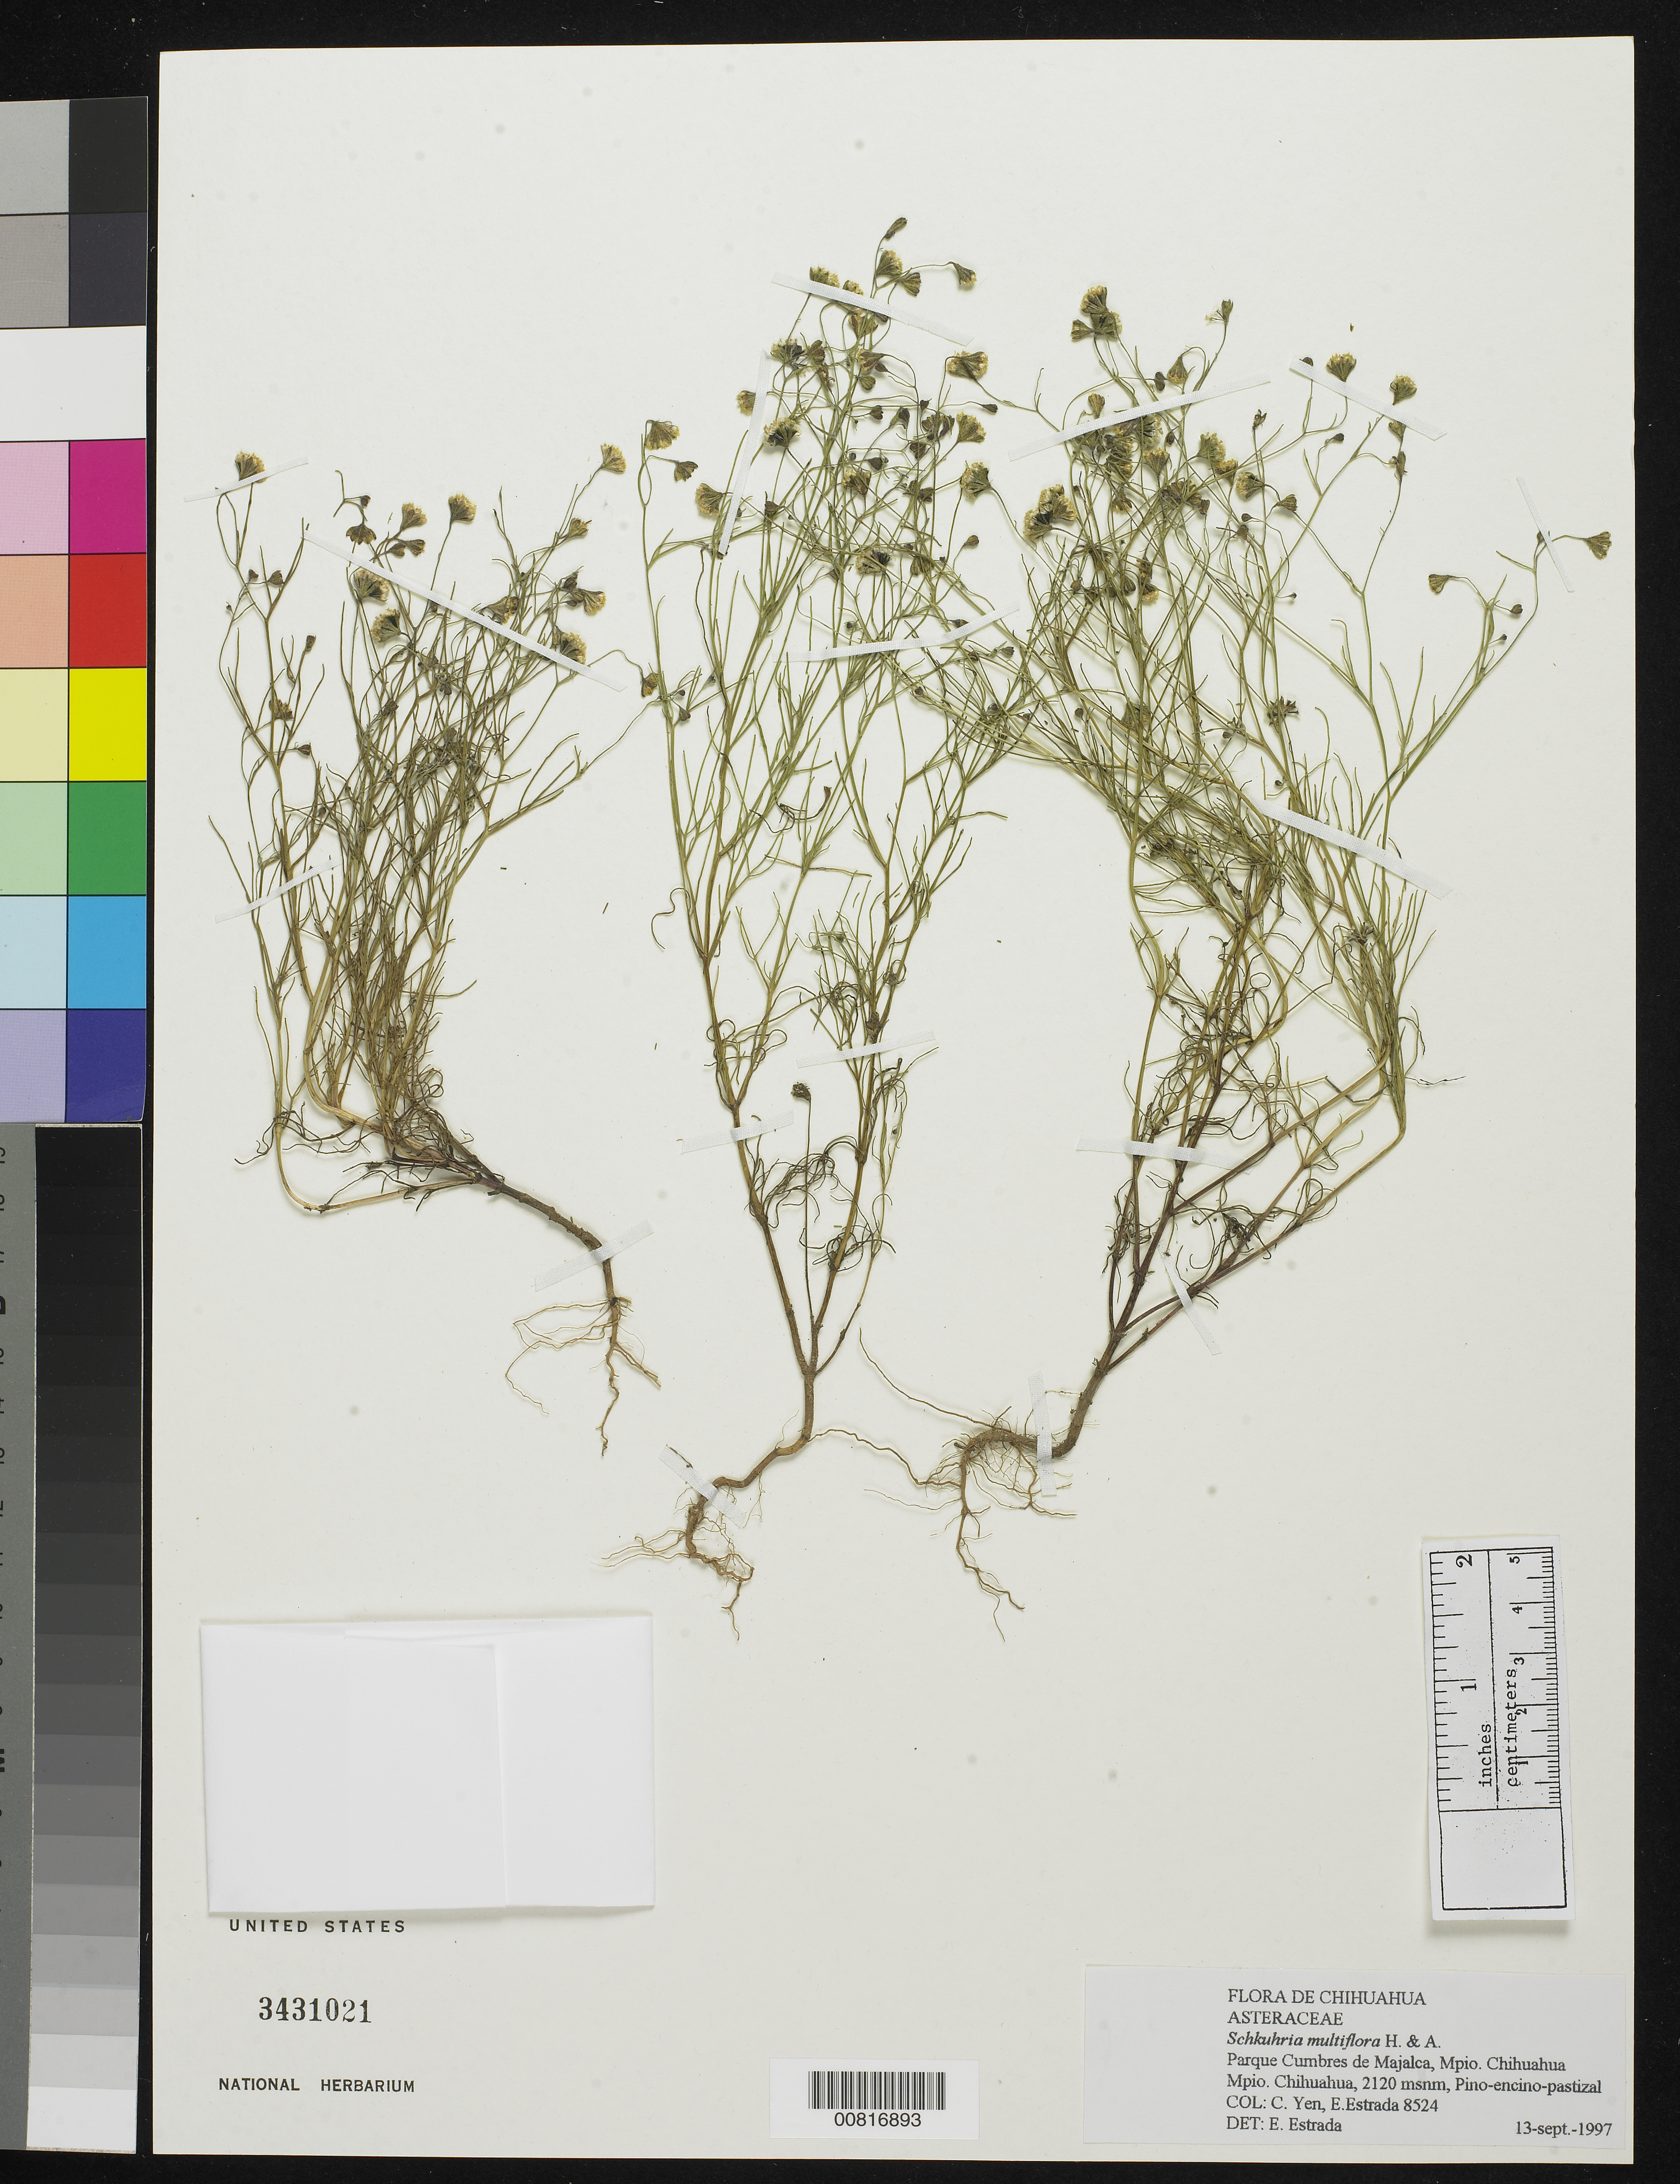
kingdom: Plantae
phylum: Tracheophyta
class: Magnoliopsida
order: Asterales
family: Asteraceae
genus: Schkuhria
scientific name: Schkuhria multiflora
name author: Hook. & Arn.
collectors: Y. C. Yang & E. Estrada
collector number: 8524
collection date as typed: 13 Sep 1997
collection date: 1997-09-13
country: Mexico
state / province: Chihuahua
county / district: Chihuahua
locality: Parque Cumbres de Majalca, Mpio. Chihuahua, Chihuahua.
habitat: Pino-Encino-pastizal.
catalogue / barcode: US 3431021